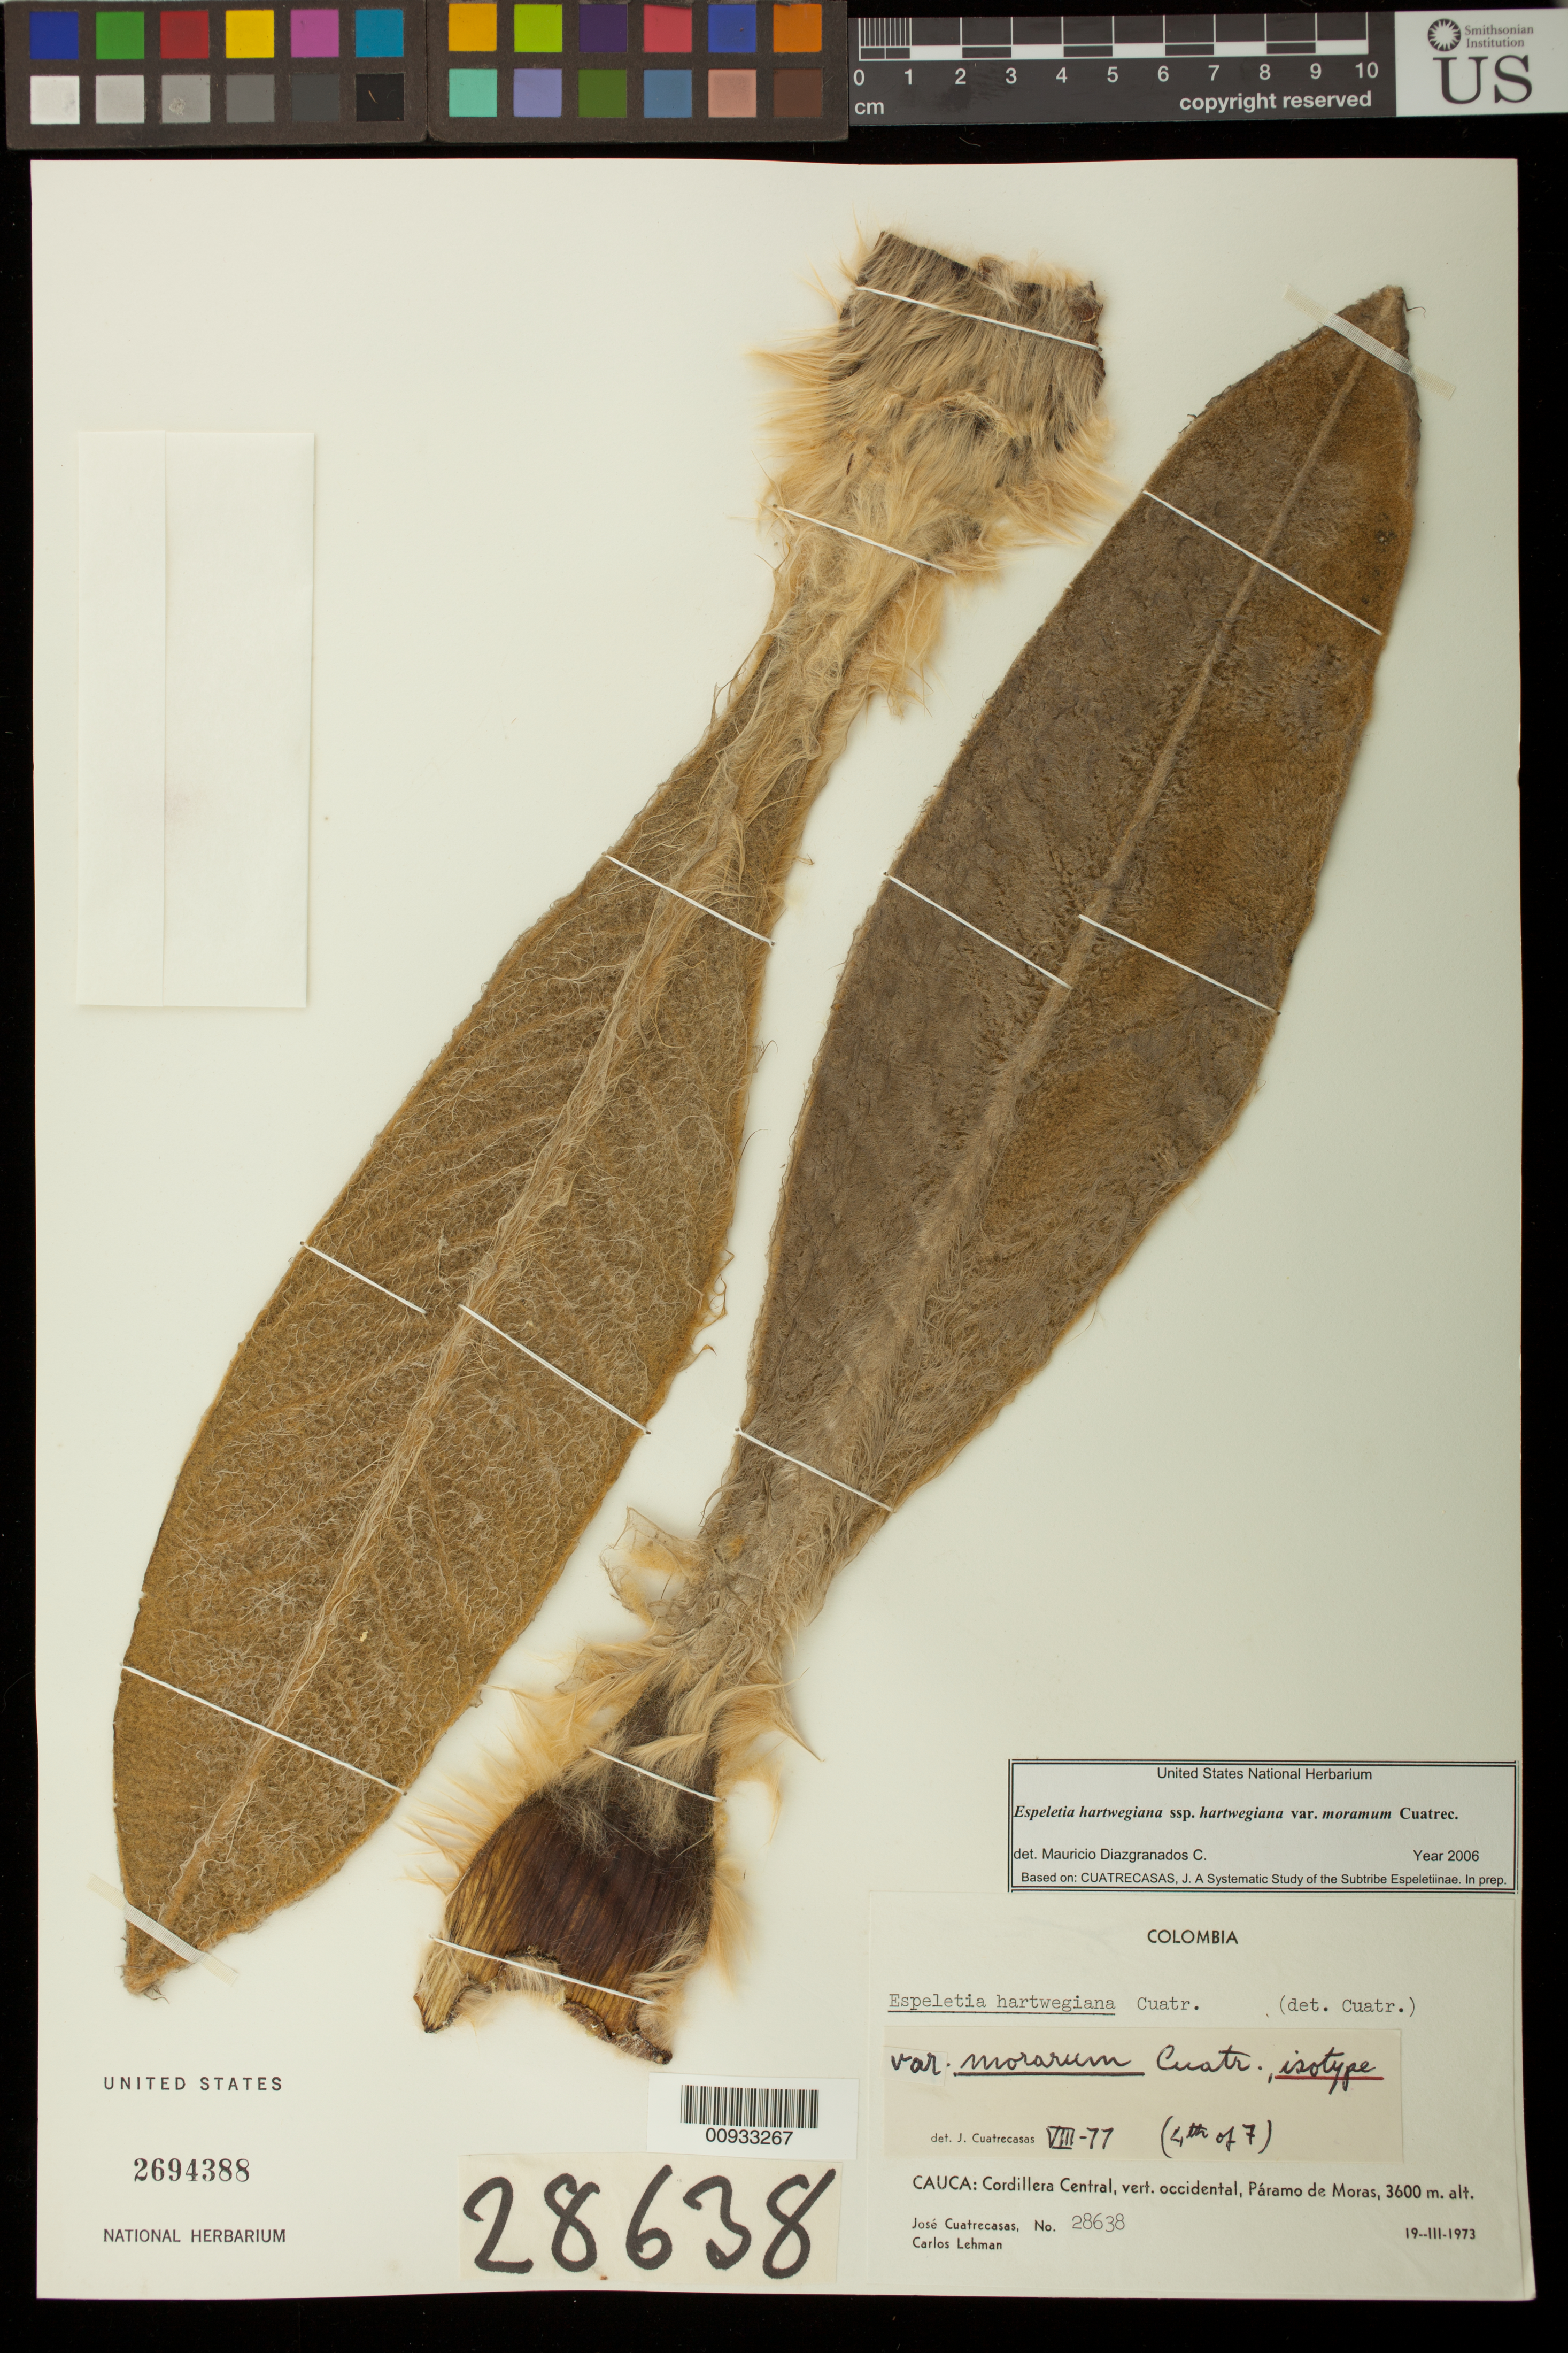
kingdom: Plantae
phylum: Tracheophyta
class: Magnoliopsida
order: Asterales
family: Asteraceae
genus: Espeletia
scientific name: Espeletia hartwegiana var. morarum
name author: Cuatrec.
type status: Isotype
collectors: J. Cuatrecasas & C. Lehman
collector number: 28638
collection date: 1973-03-19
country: Colombia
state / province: Cauca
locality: Cordillera Central, vert. occidental, páramo de Moras.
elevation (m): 3600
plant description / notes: "See Bulky Collection" (bulky isotype filed separately)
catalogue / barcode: US 2694388